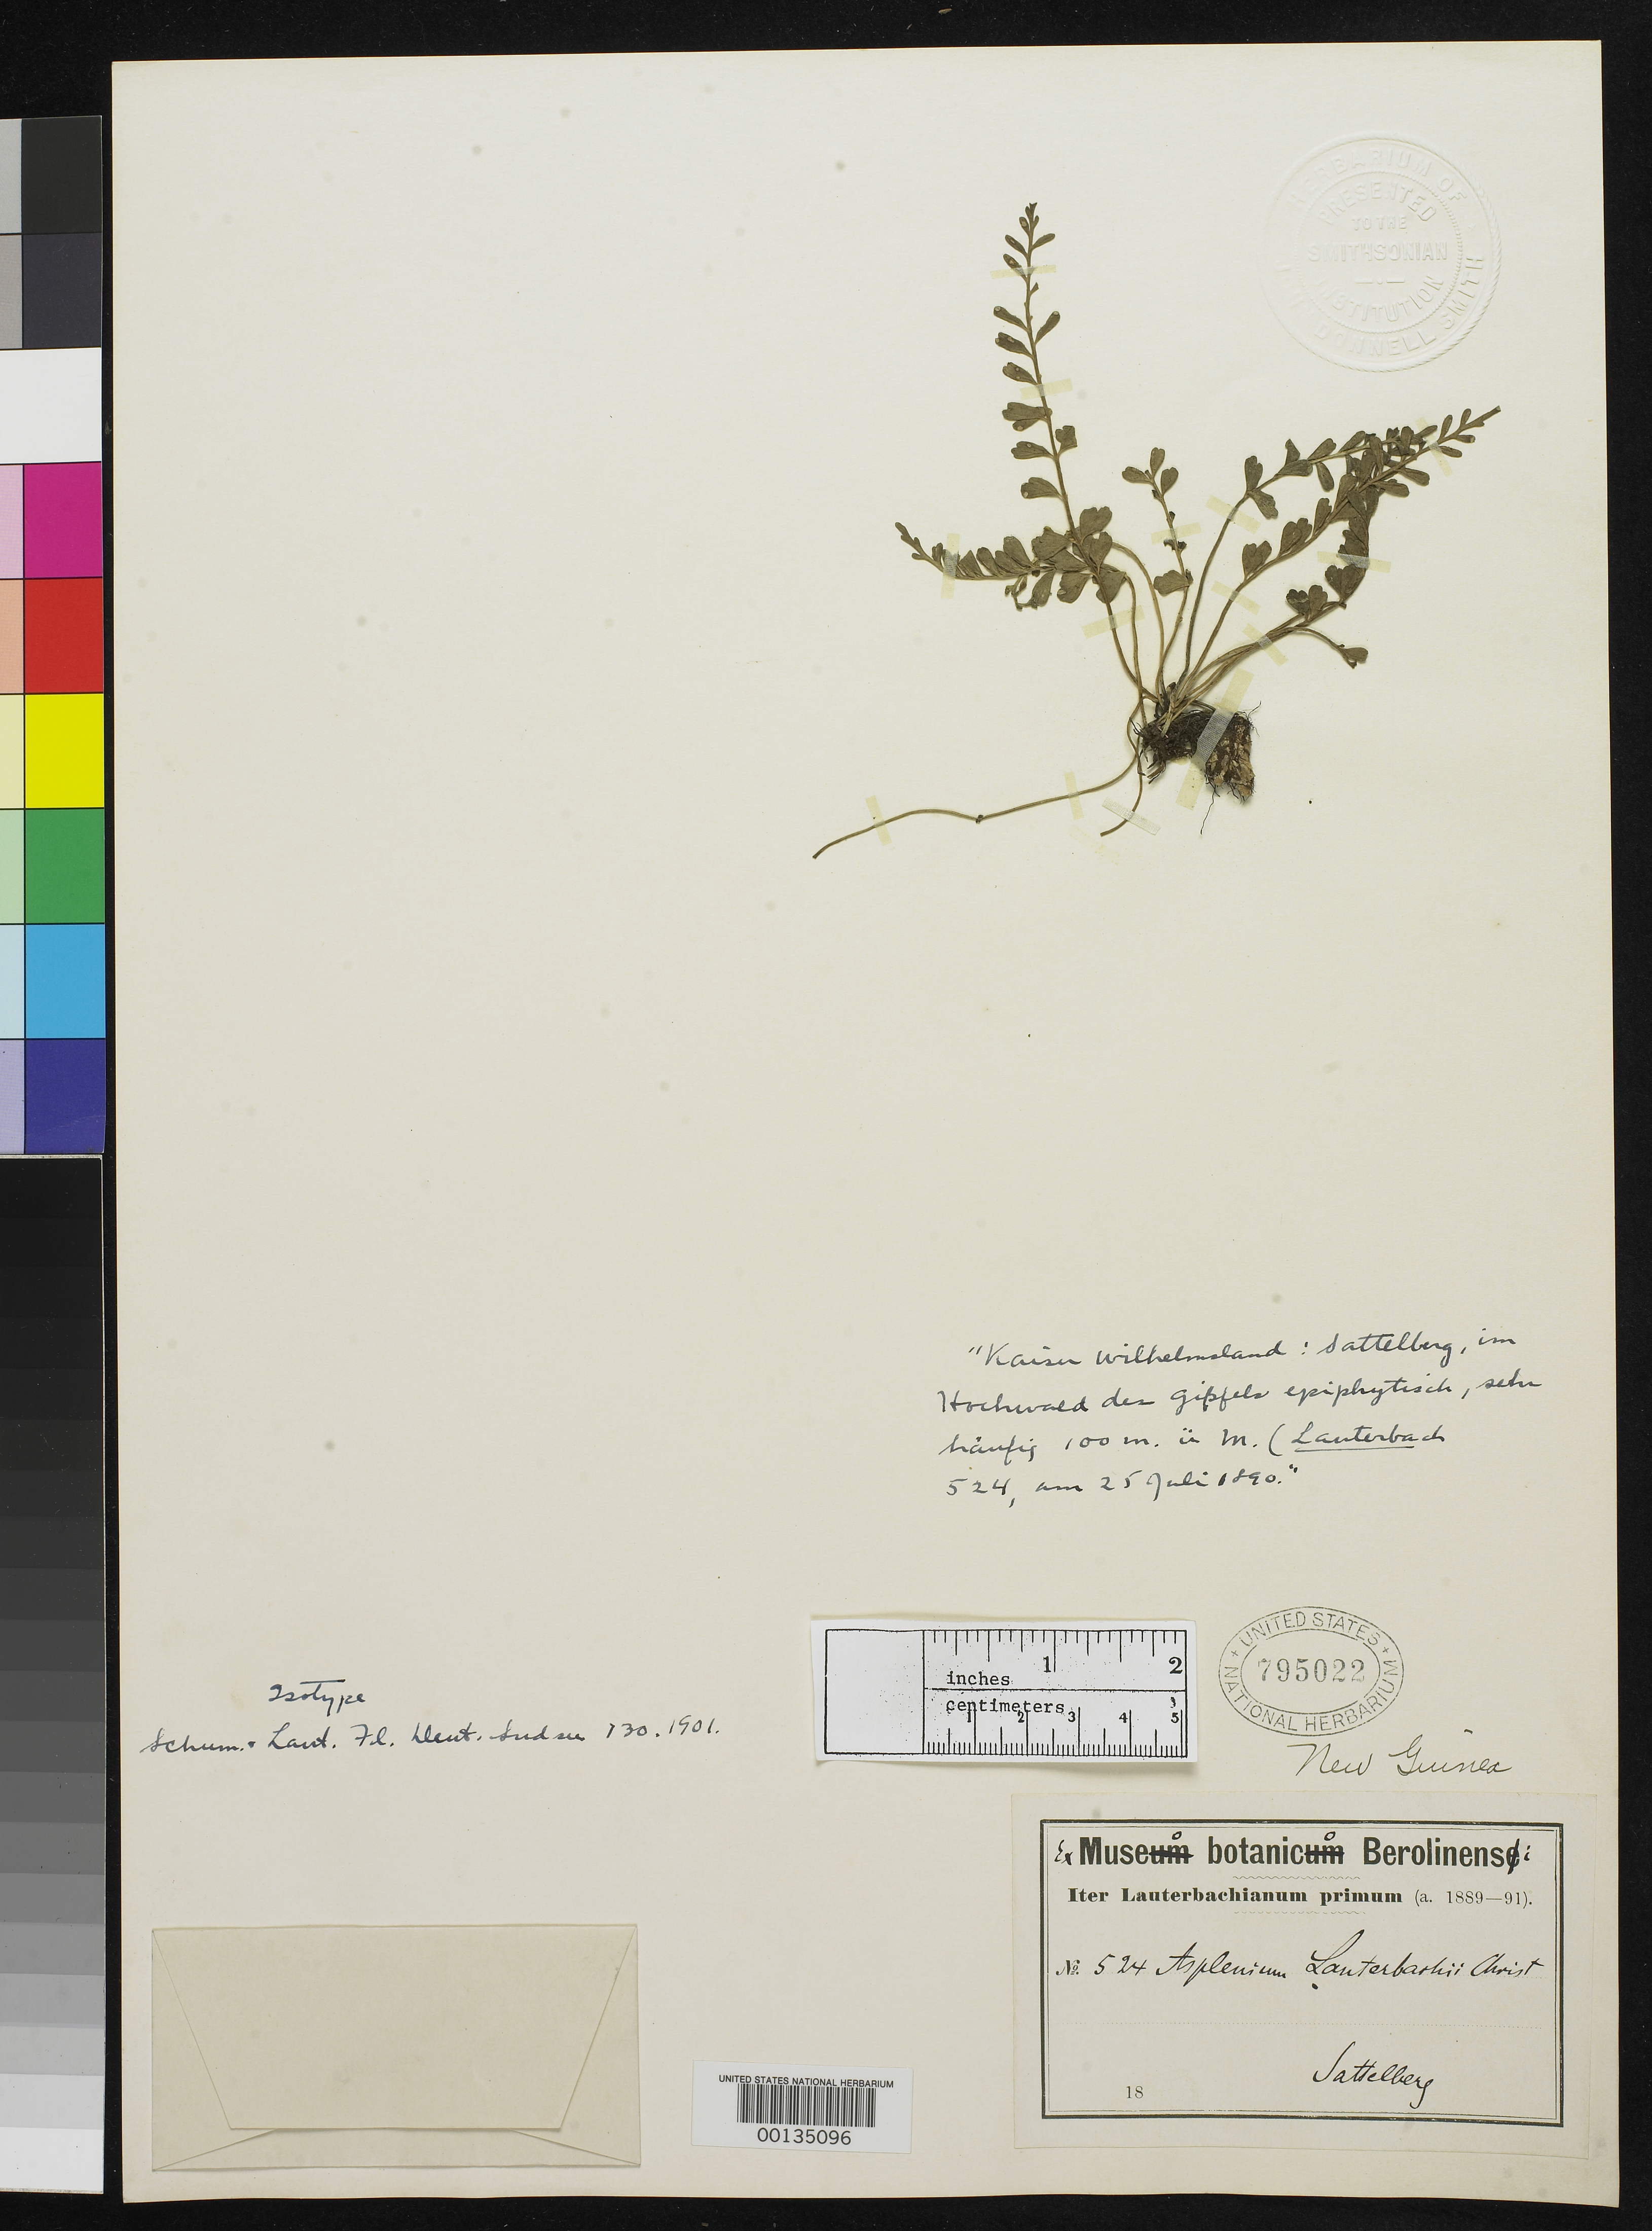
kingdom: Plantae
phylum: Tracheophyta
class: Polypodiopsida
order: Polypodiales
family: Aspleniaceae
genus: Asplenium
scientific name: Asplenium lauterbachii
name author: Christ in K. Schum. & Lauterb.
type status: Type Collection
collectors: C. A. G. Lauterbach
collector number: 524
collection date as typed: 1889 to -- --- 1891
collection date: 1889/1891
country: Papua New Guinea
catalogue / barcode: US 795022